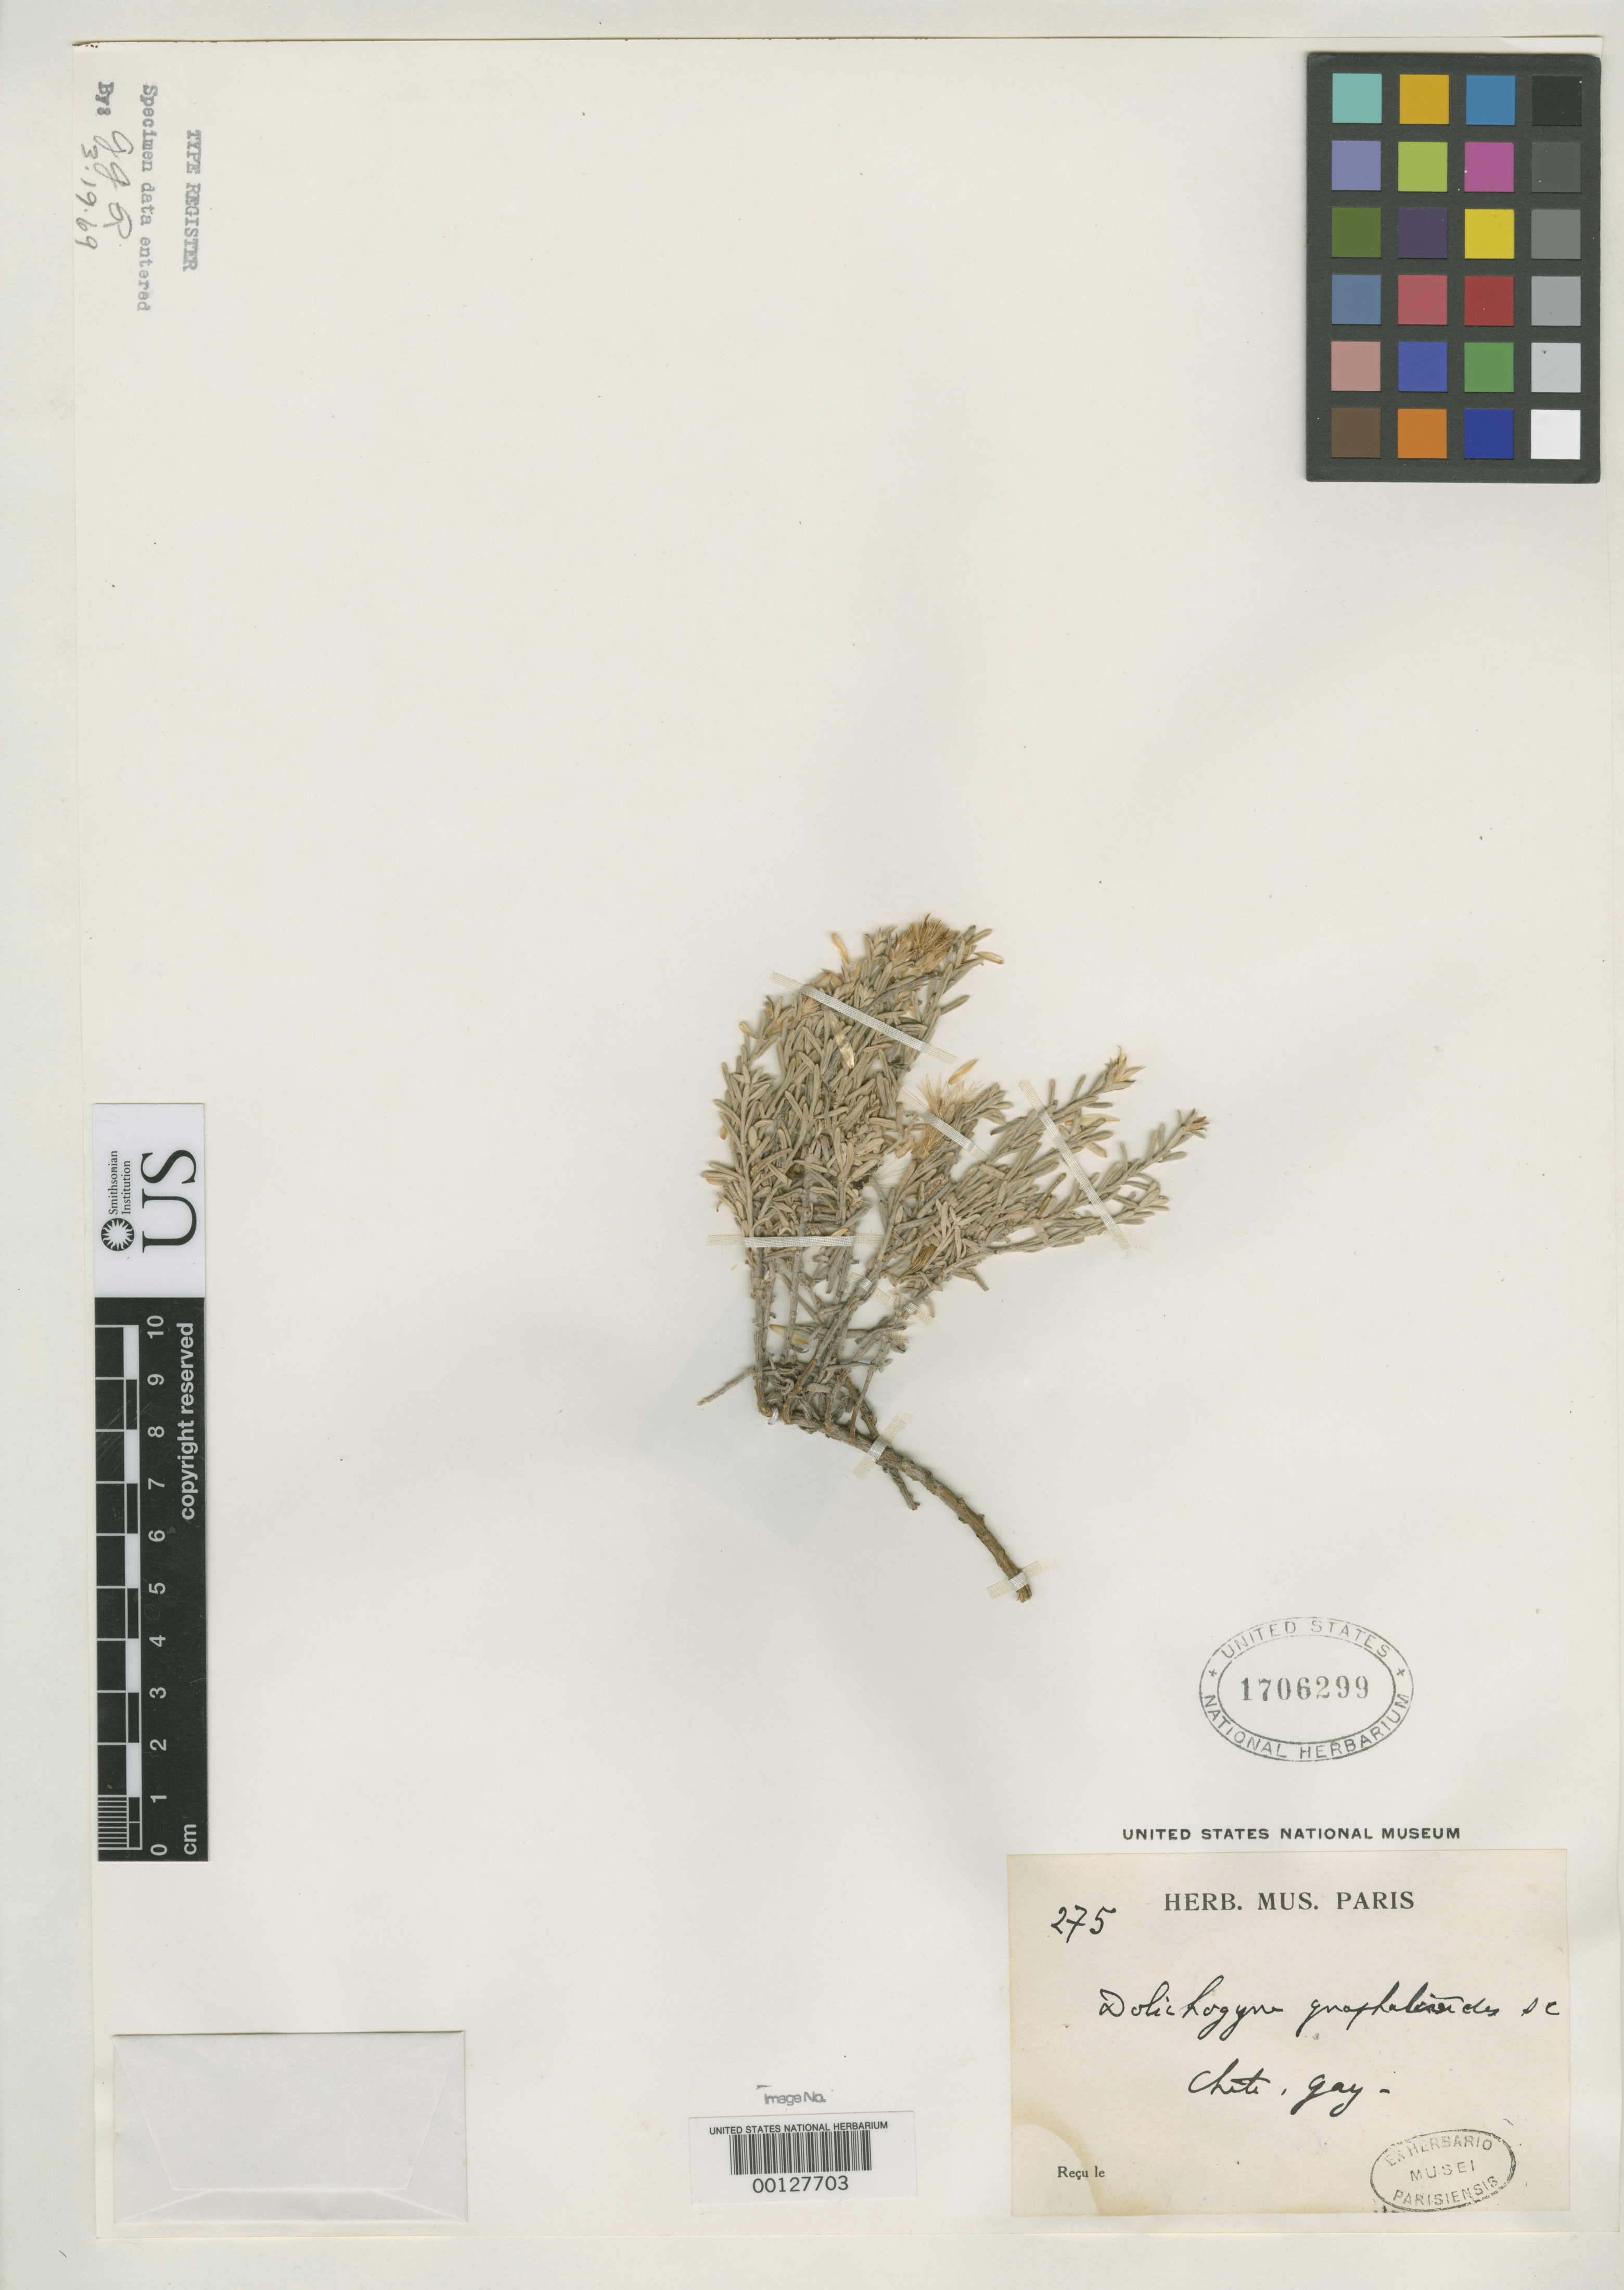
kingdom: Plantae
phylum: Tracheophyta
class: Magnoliopsida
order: Asterales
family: Asteraceae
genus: Dolichogyne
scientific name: Dolichogyne gnaphalioides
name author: DC.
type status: Type Collection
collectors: C. Gay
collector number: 275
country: Chile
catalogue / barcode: US 1706299